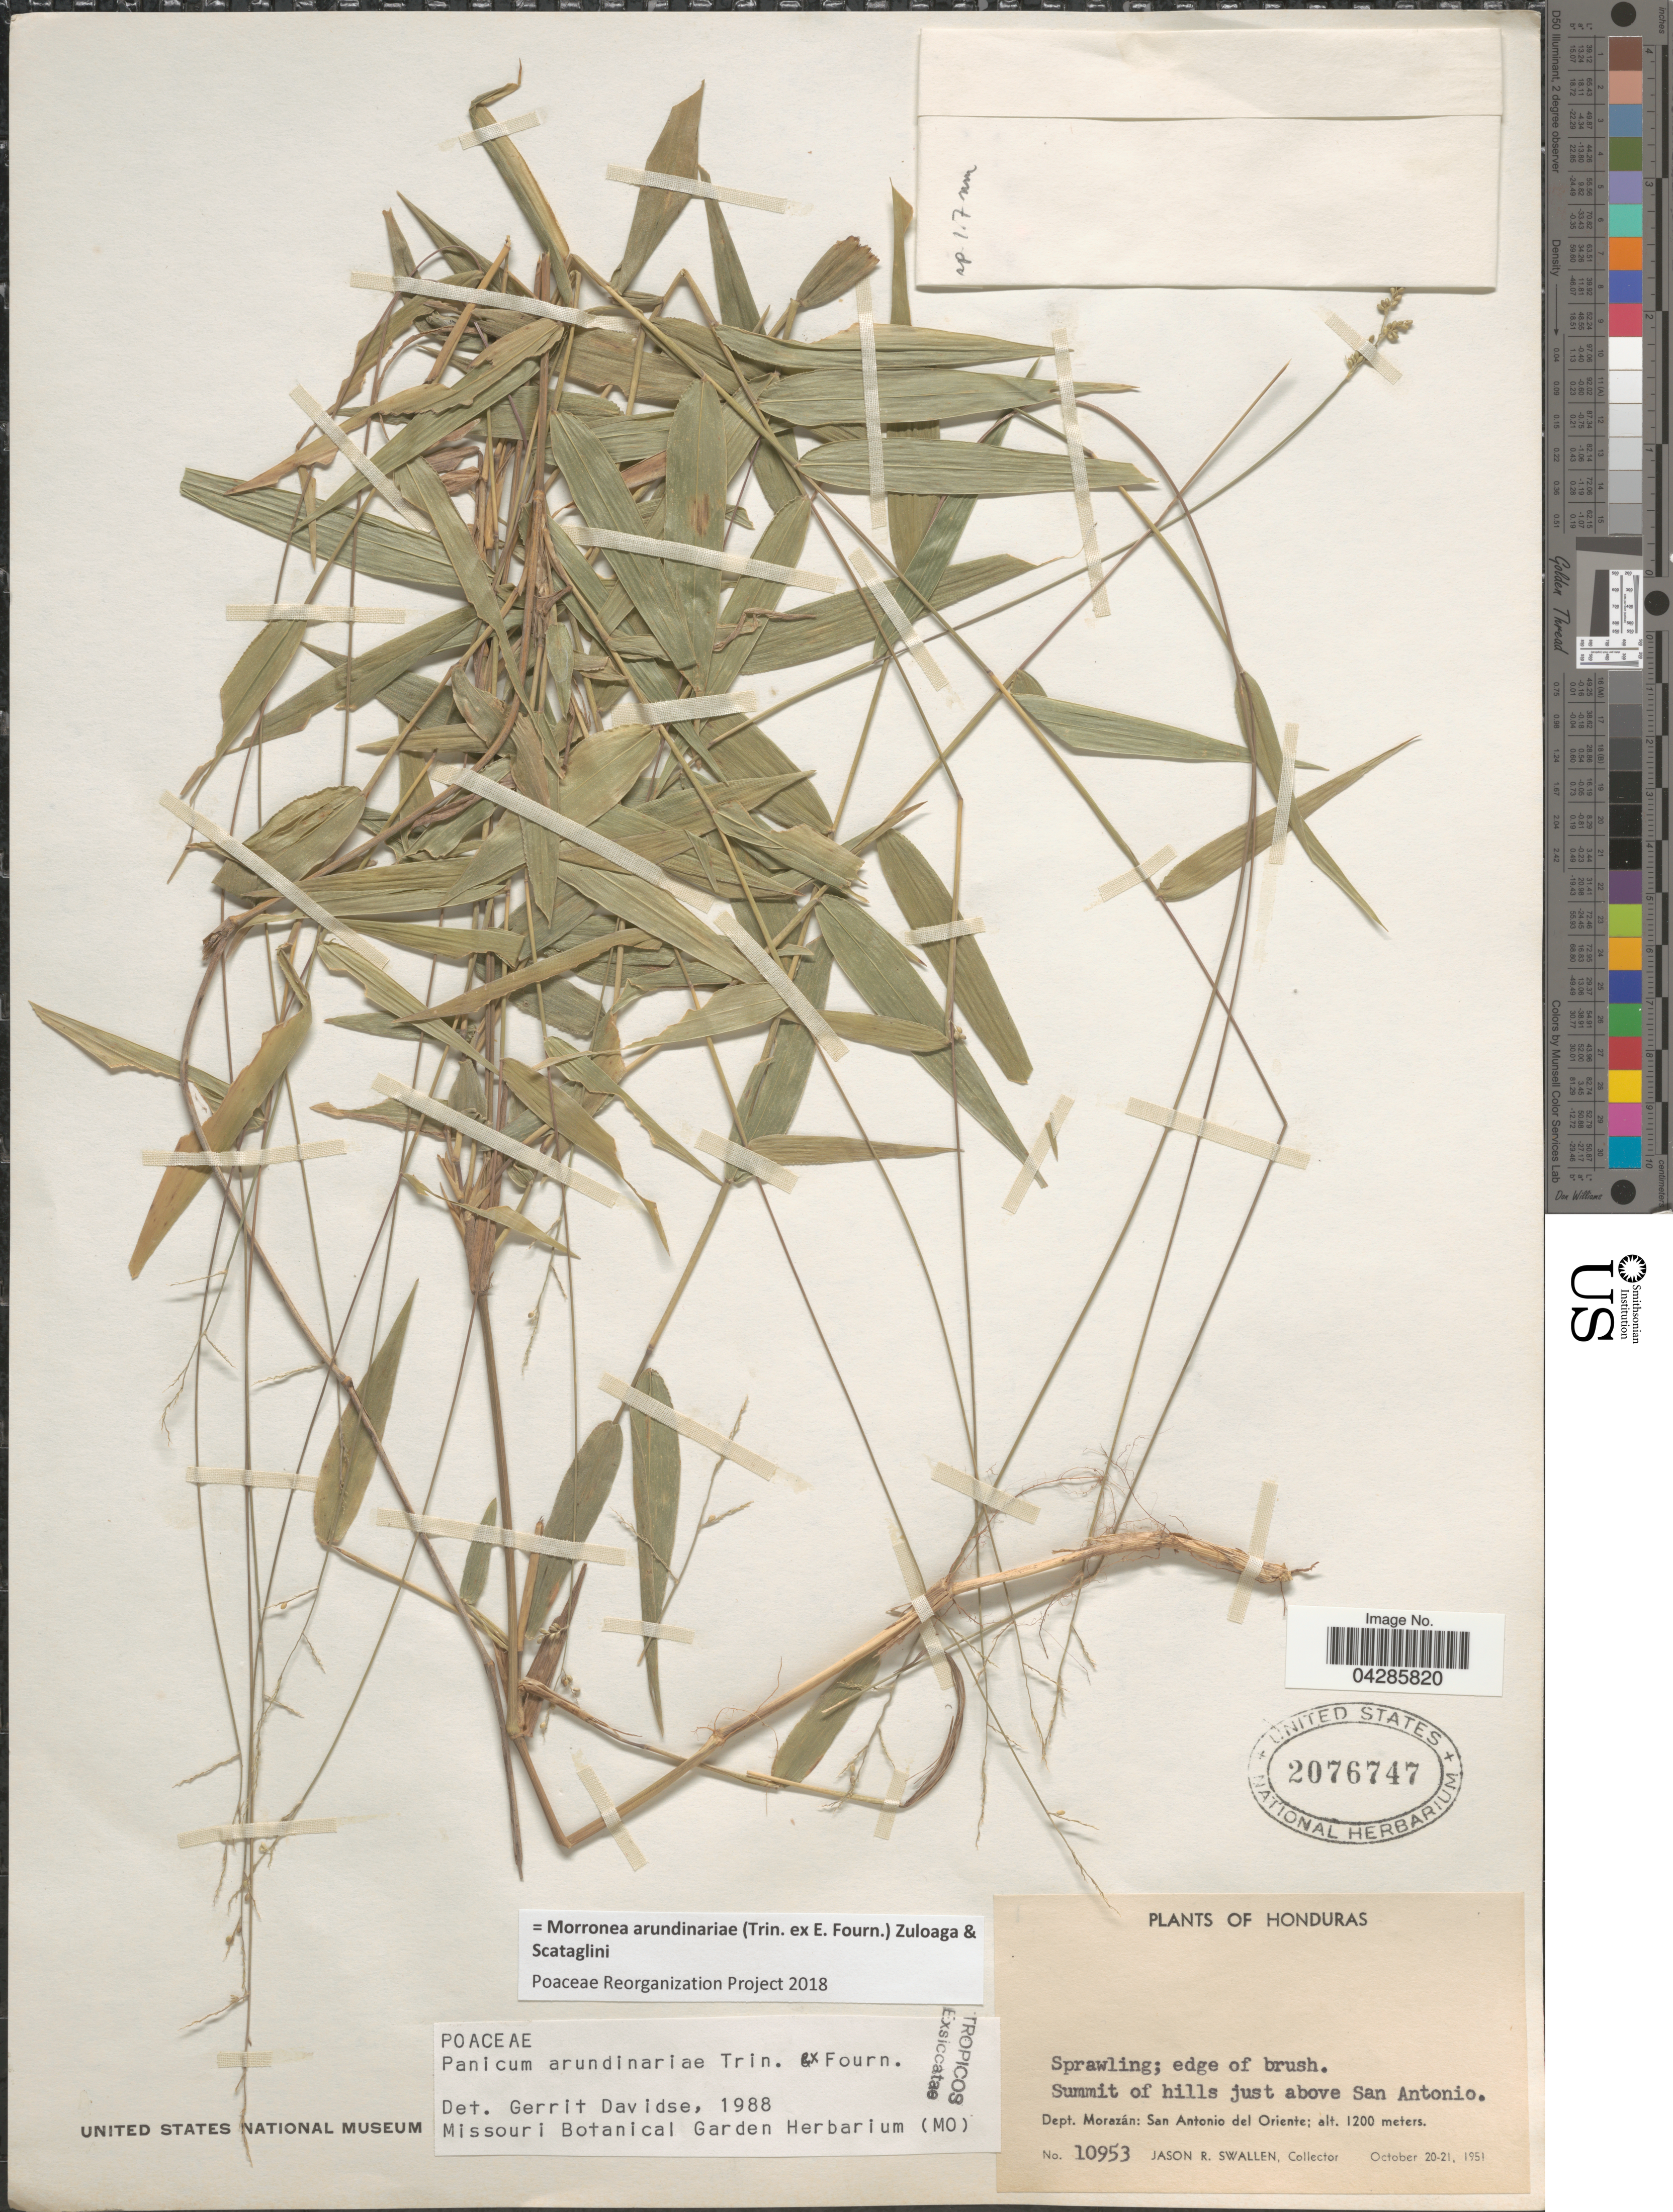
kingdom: Plantae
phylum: Tracheophyta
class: Liliopsida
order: Poales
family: Poaceae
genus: Morronea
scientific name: Morronea arundinariae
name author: (Trin. ex E. Fourn.) Zuloaga & Scataglini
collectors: J. R. Swallen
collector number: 10953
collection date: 1951-10-20/1951-10-21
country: Honduras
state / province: Fco. Morazán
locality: Sprawling; edge of brush. Summit of hills just above San Antonio. Dept. Morazán: San Antonio del Oriente.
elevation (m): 1200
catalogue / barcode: US 2076747